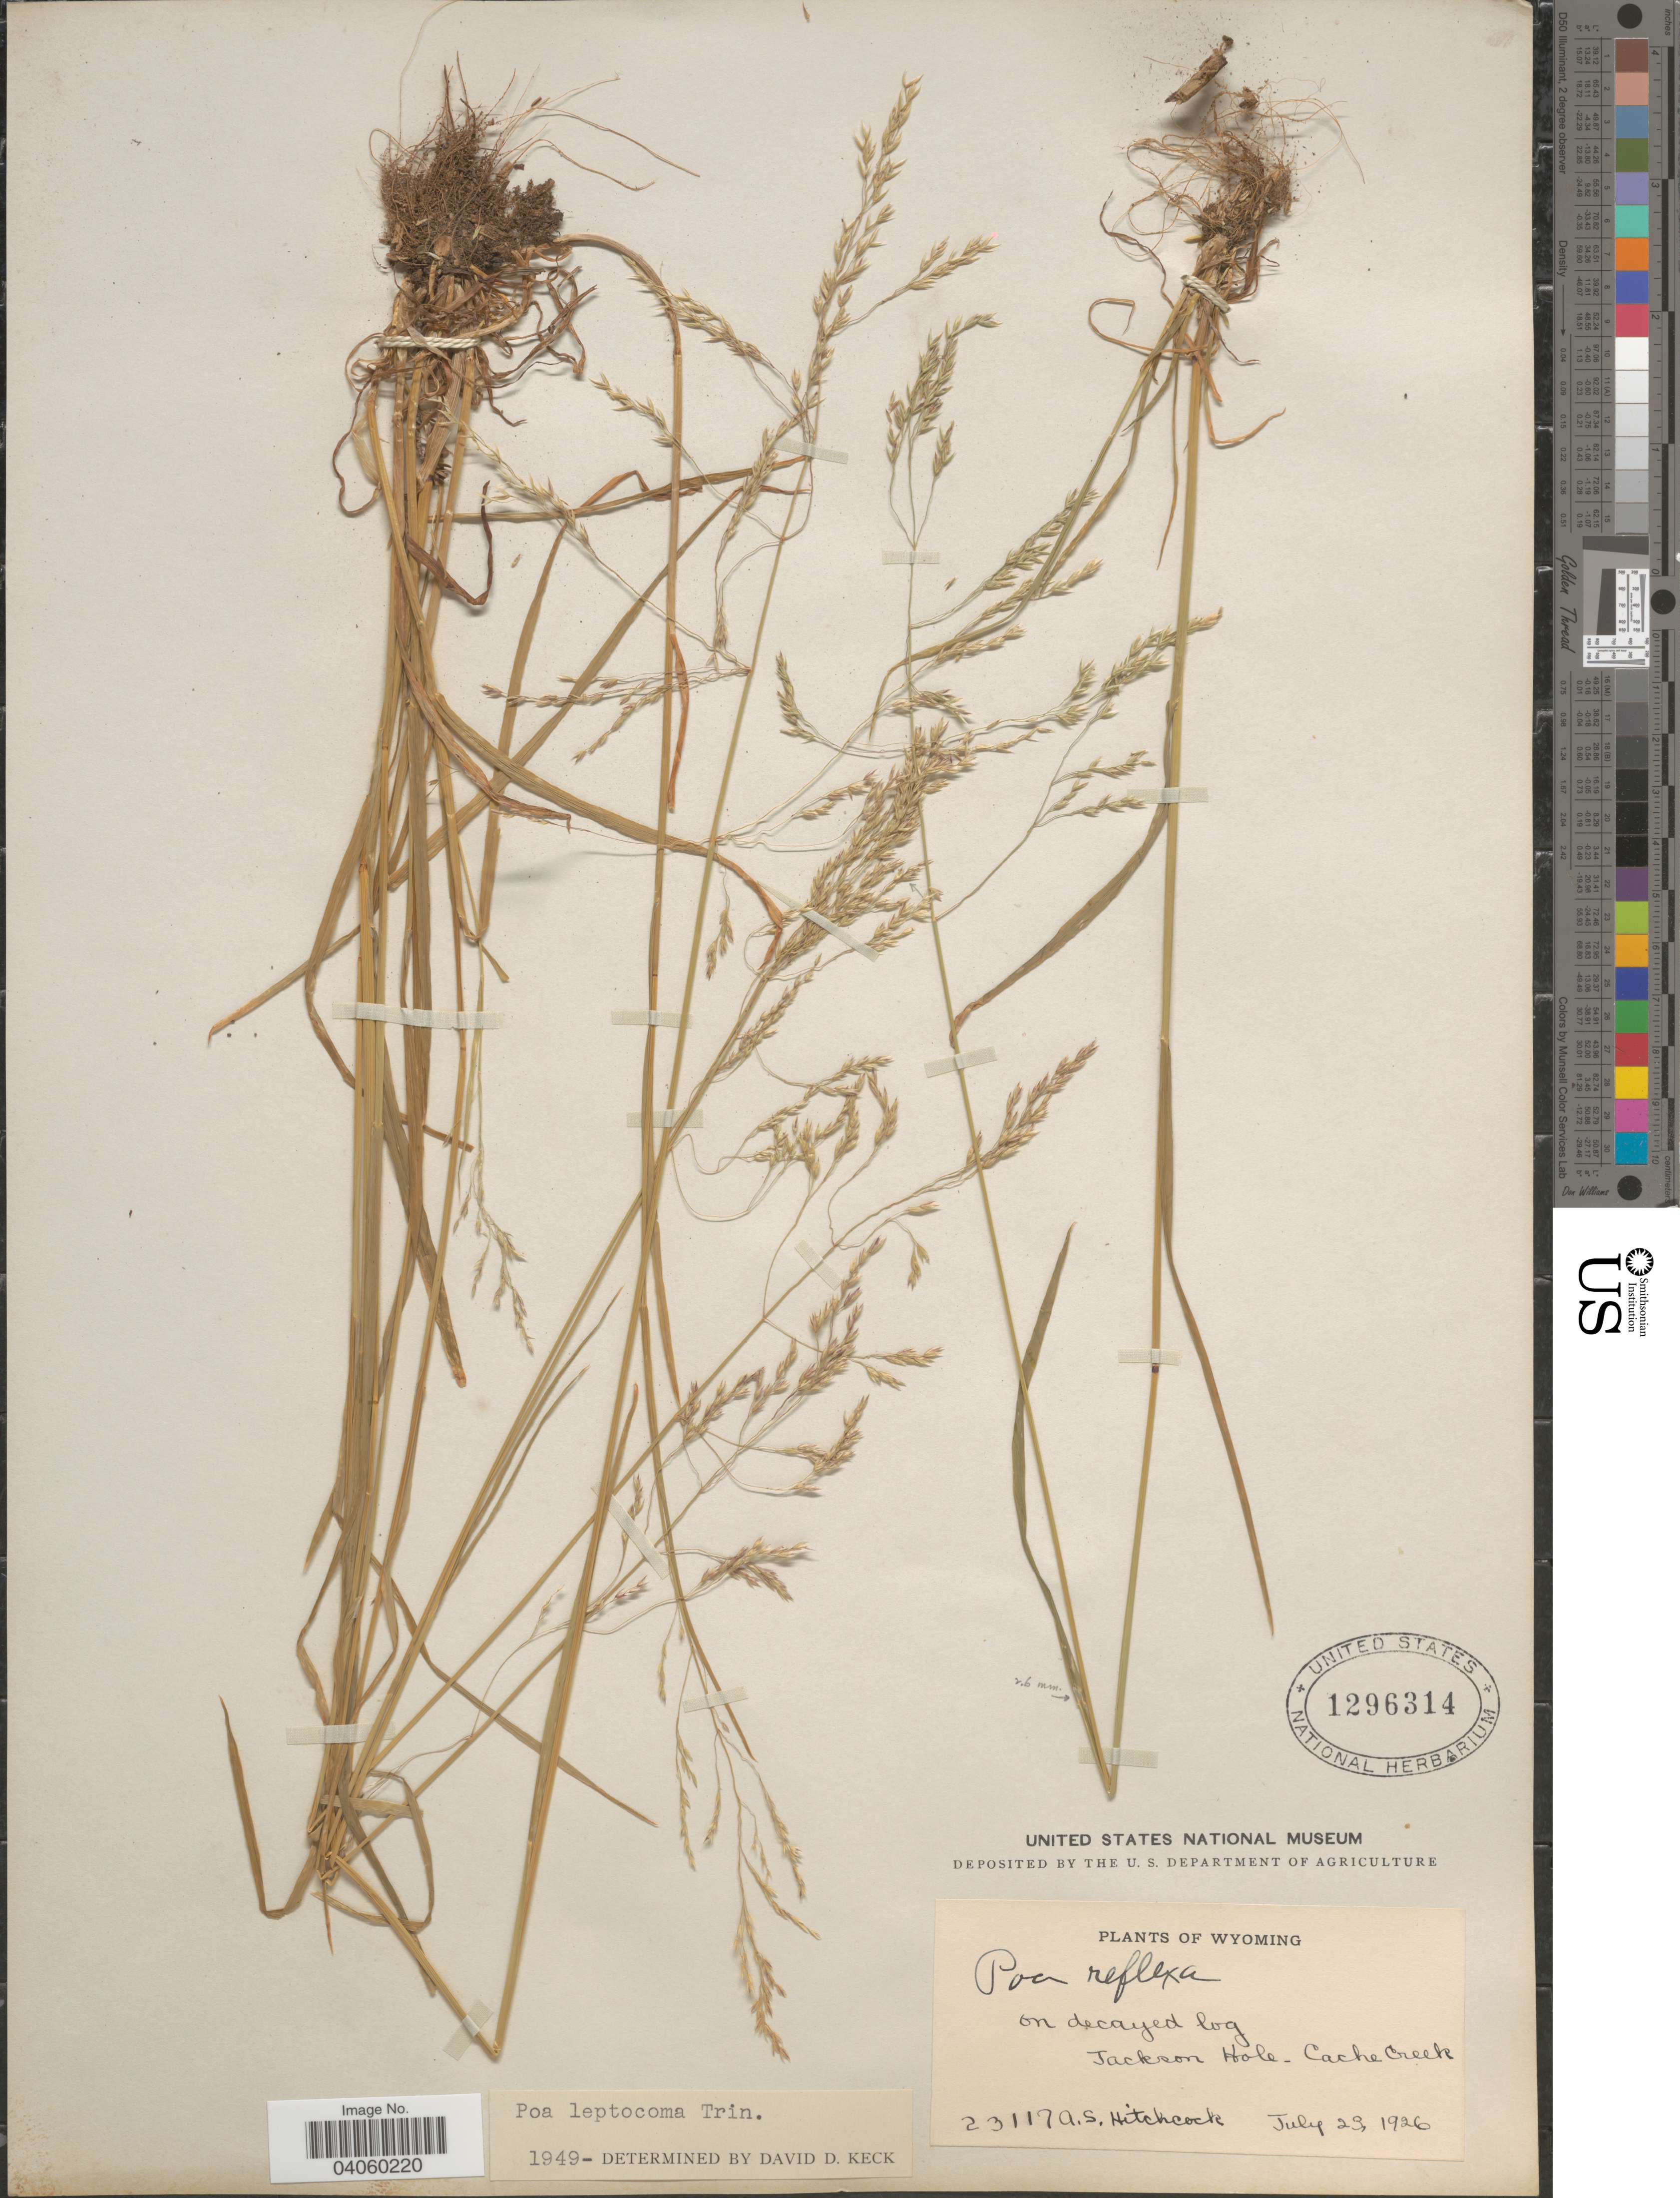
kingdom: Plantae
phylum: Tracheophyta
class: Liliopsida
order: Poales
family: Poaceae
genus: Poa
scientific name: Poa leptocoma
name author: Trin.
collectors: A. S. Hitchcock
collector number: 23117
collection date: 1926-07-23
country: United States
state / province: Wyoming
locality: On decayed bog, Jackson Hole - Cache Creek.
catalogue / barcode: US 1296314